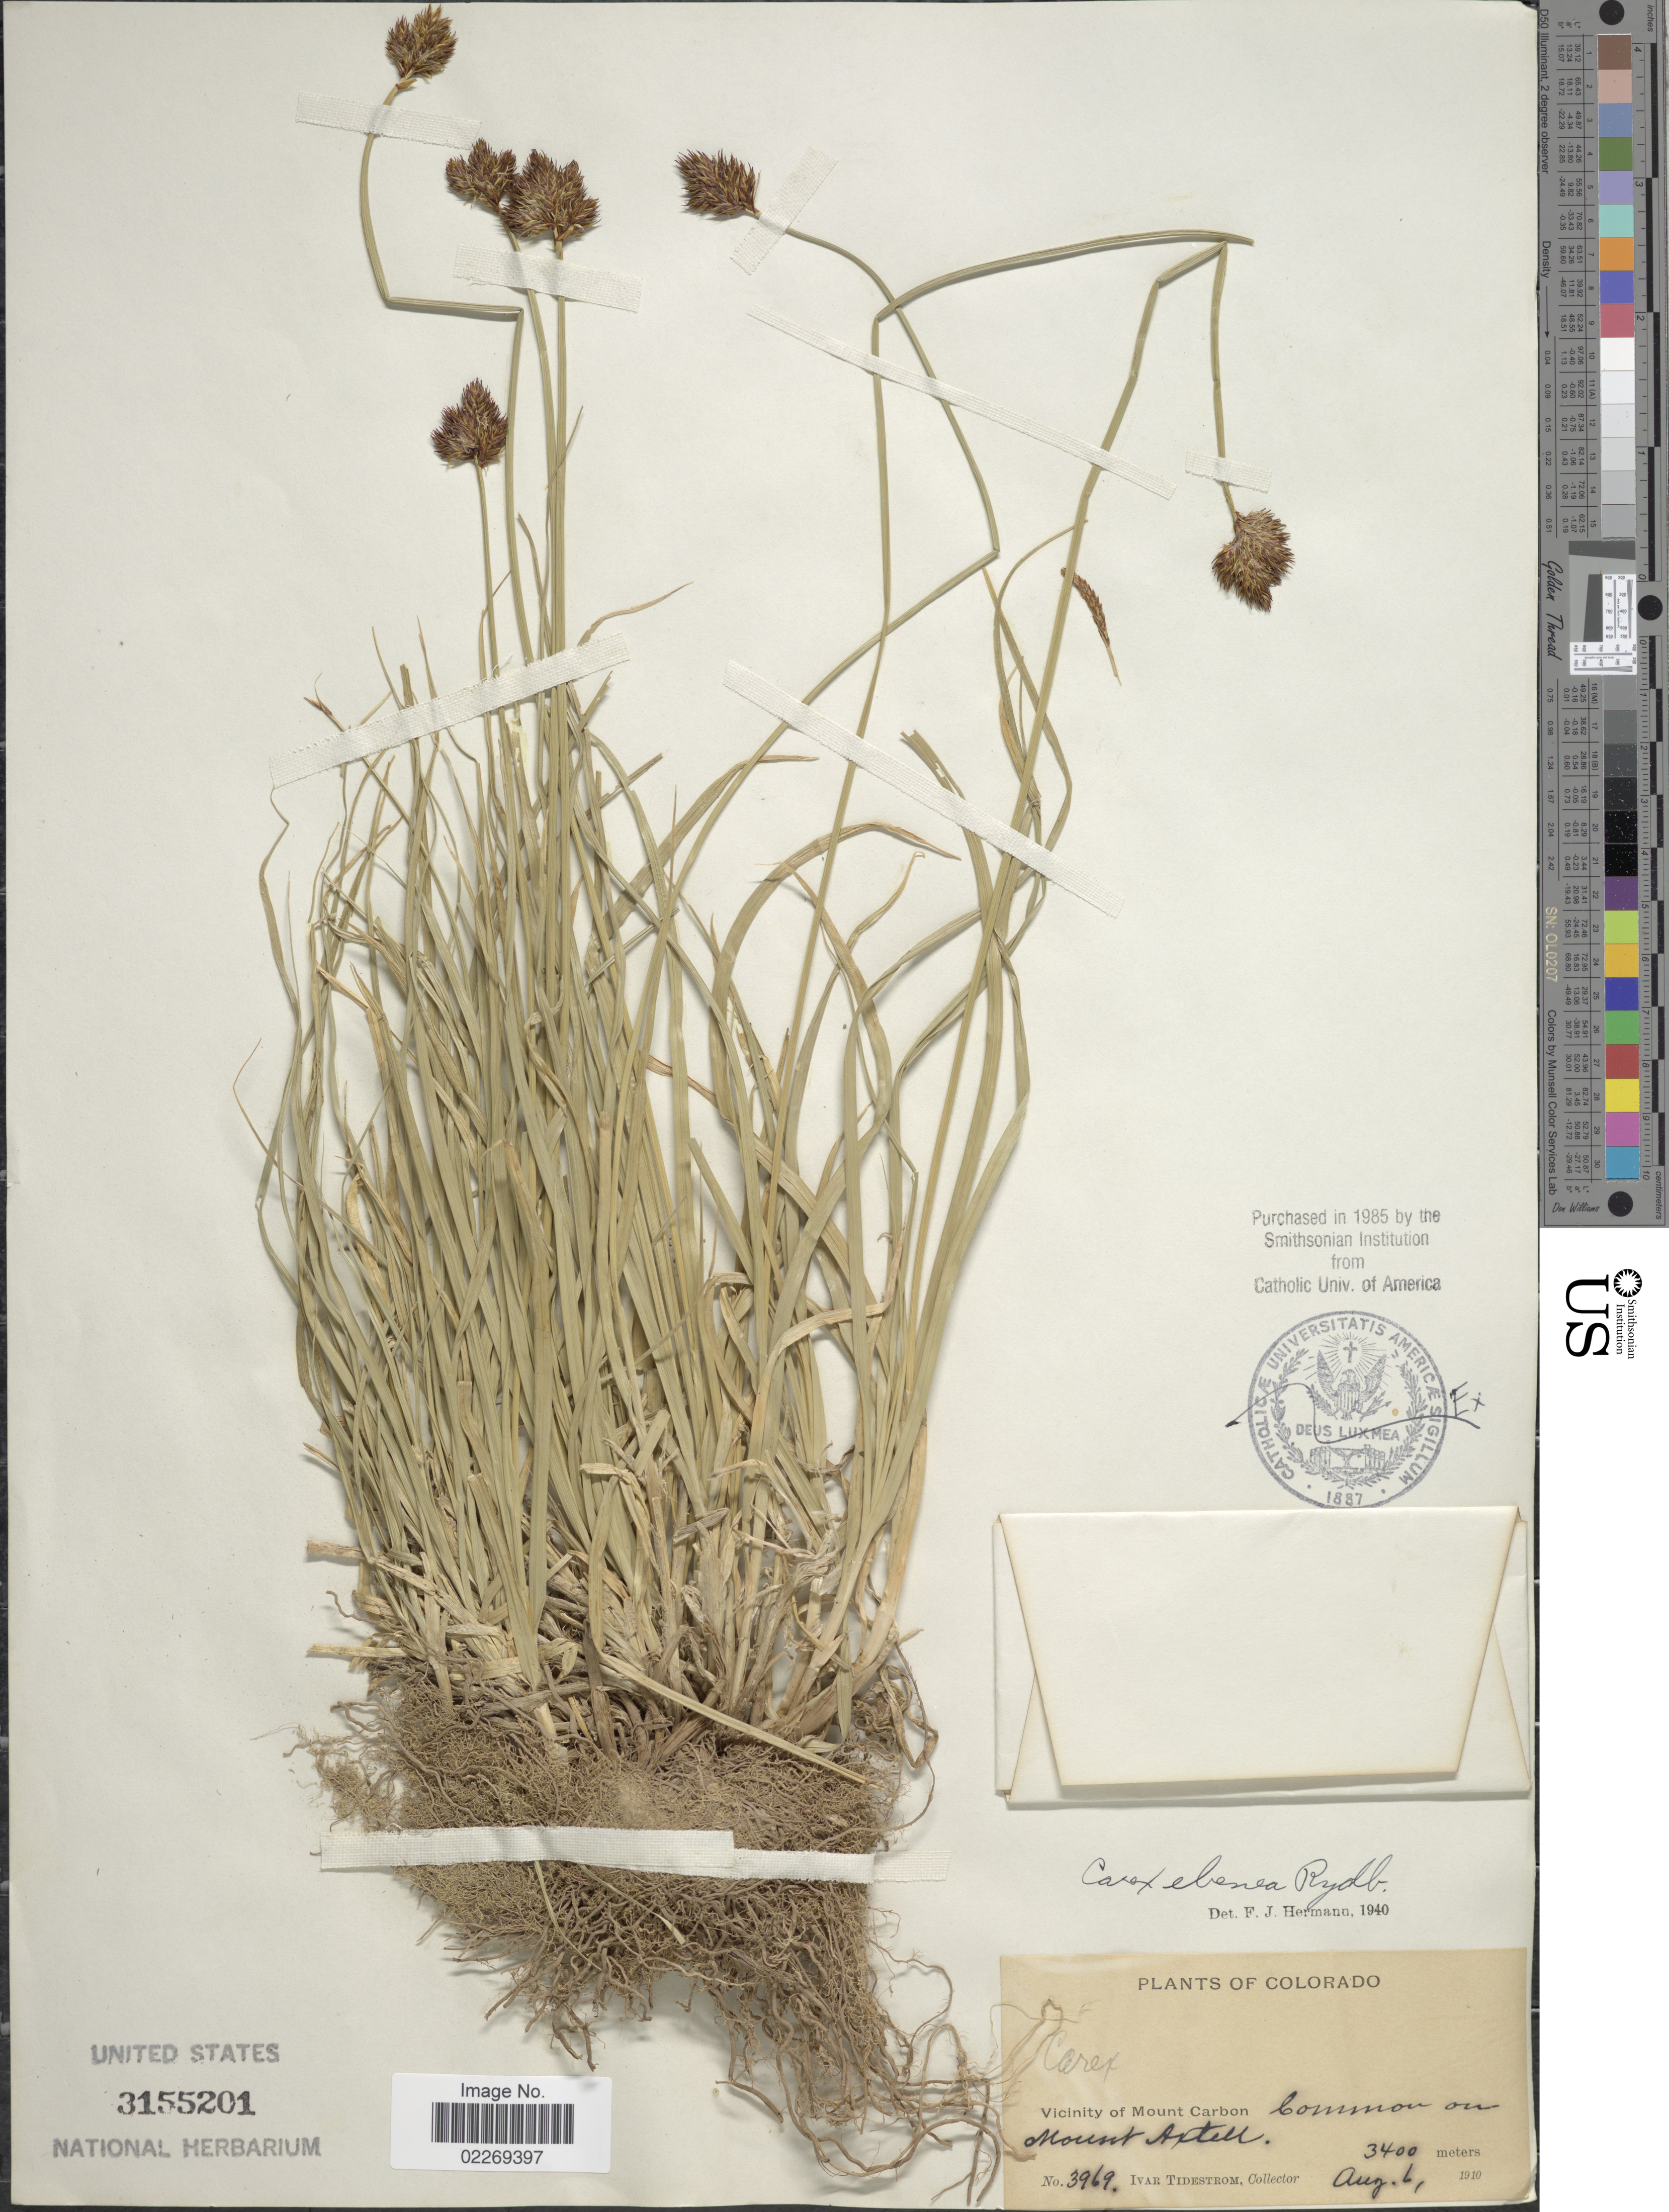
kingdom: Plantae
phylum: Tracheophyta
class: Liliopsida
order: Poales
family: Cyperaceae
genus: Carex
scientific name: Carex ebenea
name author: Rydb.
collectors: I. F. Tidestrom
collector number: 3969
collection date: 1910-08-06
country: United States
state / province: Colorado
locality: Vicinity of Mount Carbon. Common on Mount Axtell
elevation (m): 3400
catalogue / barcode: US 3155201